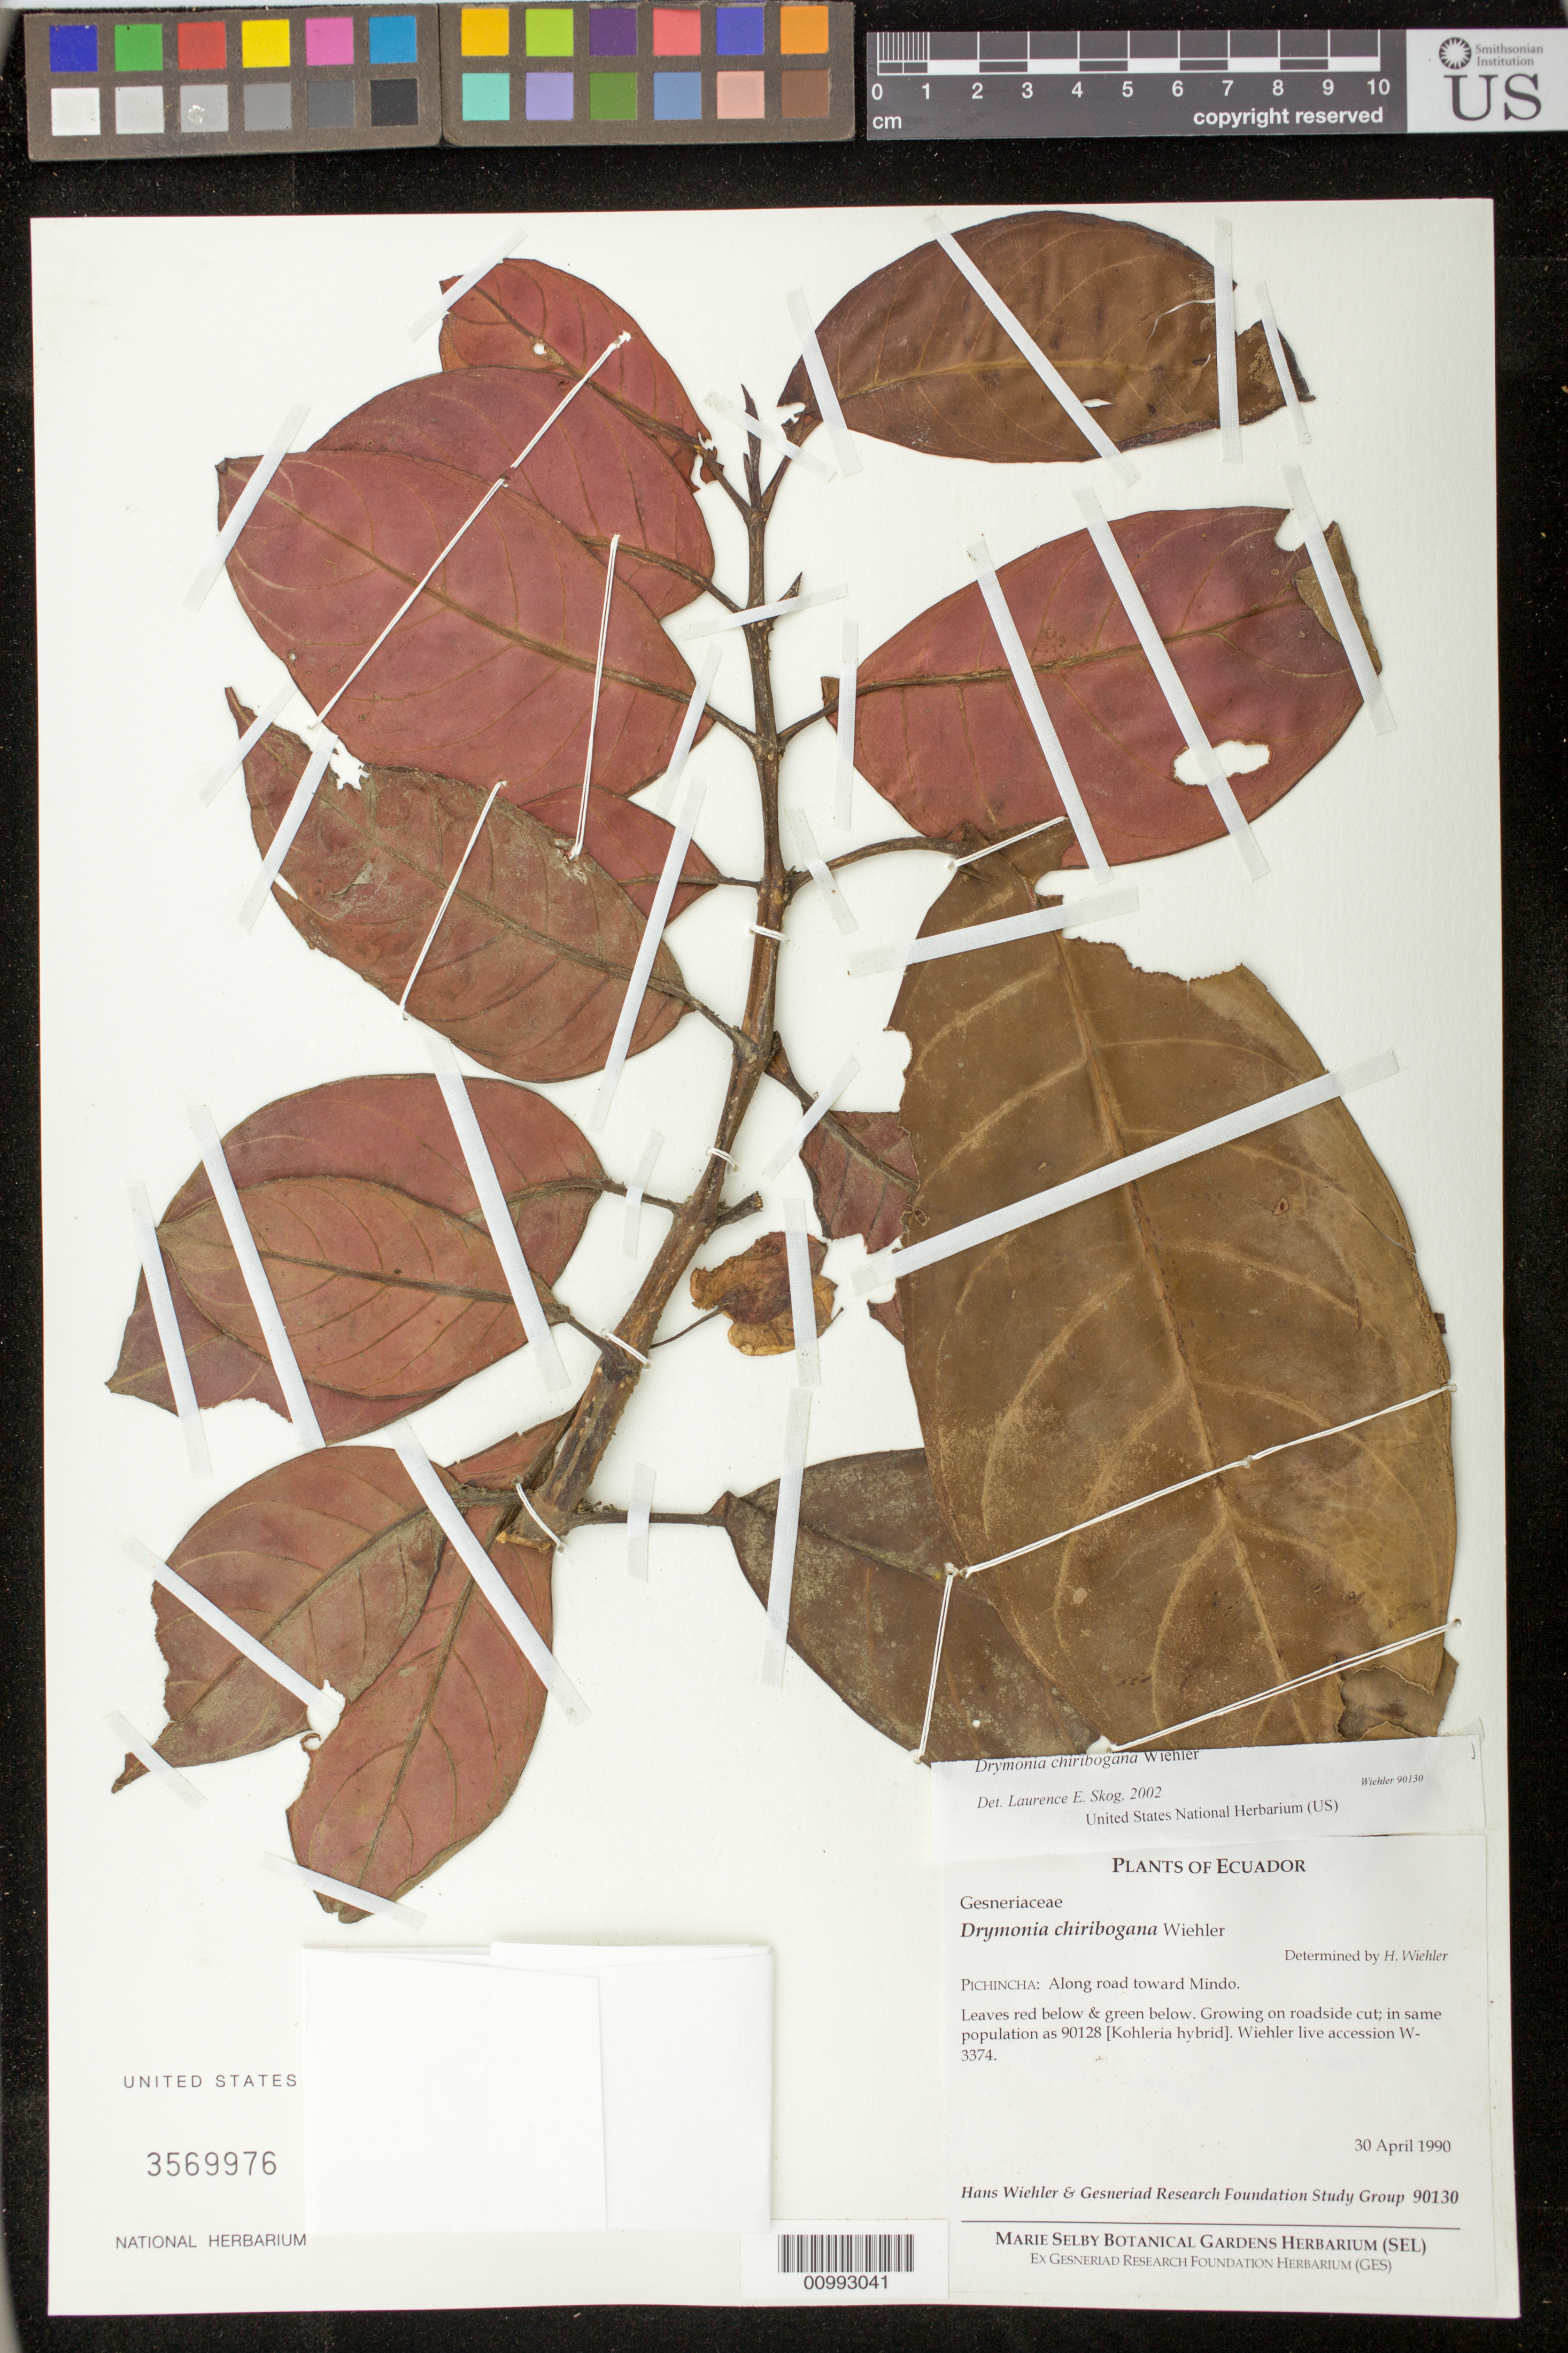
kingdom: Plantae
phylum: Tracheophyta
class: Magnoliopsida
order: Lamiales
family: Gesneriaceae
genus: Drymonia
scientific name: Drymonia chiribogana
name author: Wiehler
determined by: Skog, Laurence E.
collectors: H. J. Wiehler & GRF Study Group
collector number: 90130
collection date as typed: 30 Apr 1990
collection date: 1990-04-30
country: Ecuador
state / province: Pichincha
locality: Pichincha: along road toward Mindo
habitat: Growing on roadside cut; in same population as 90128 [Kohleria hybrid]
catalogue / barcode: US 3569976